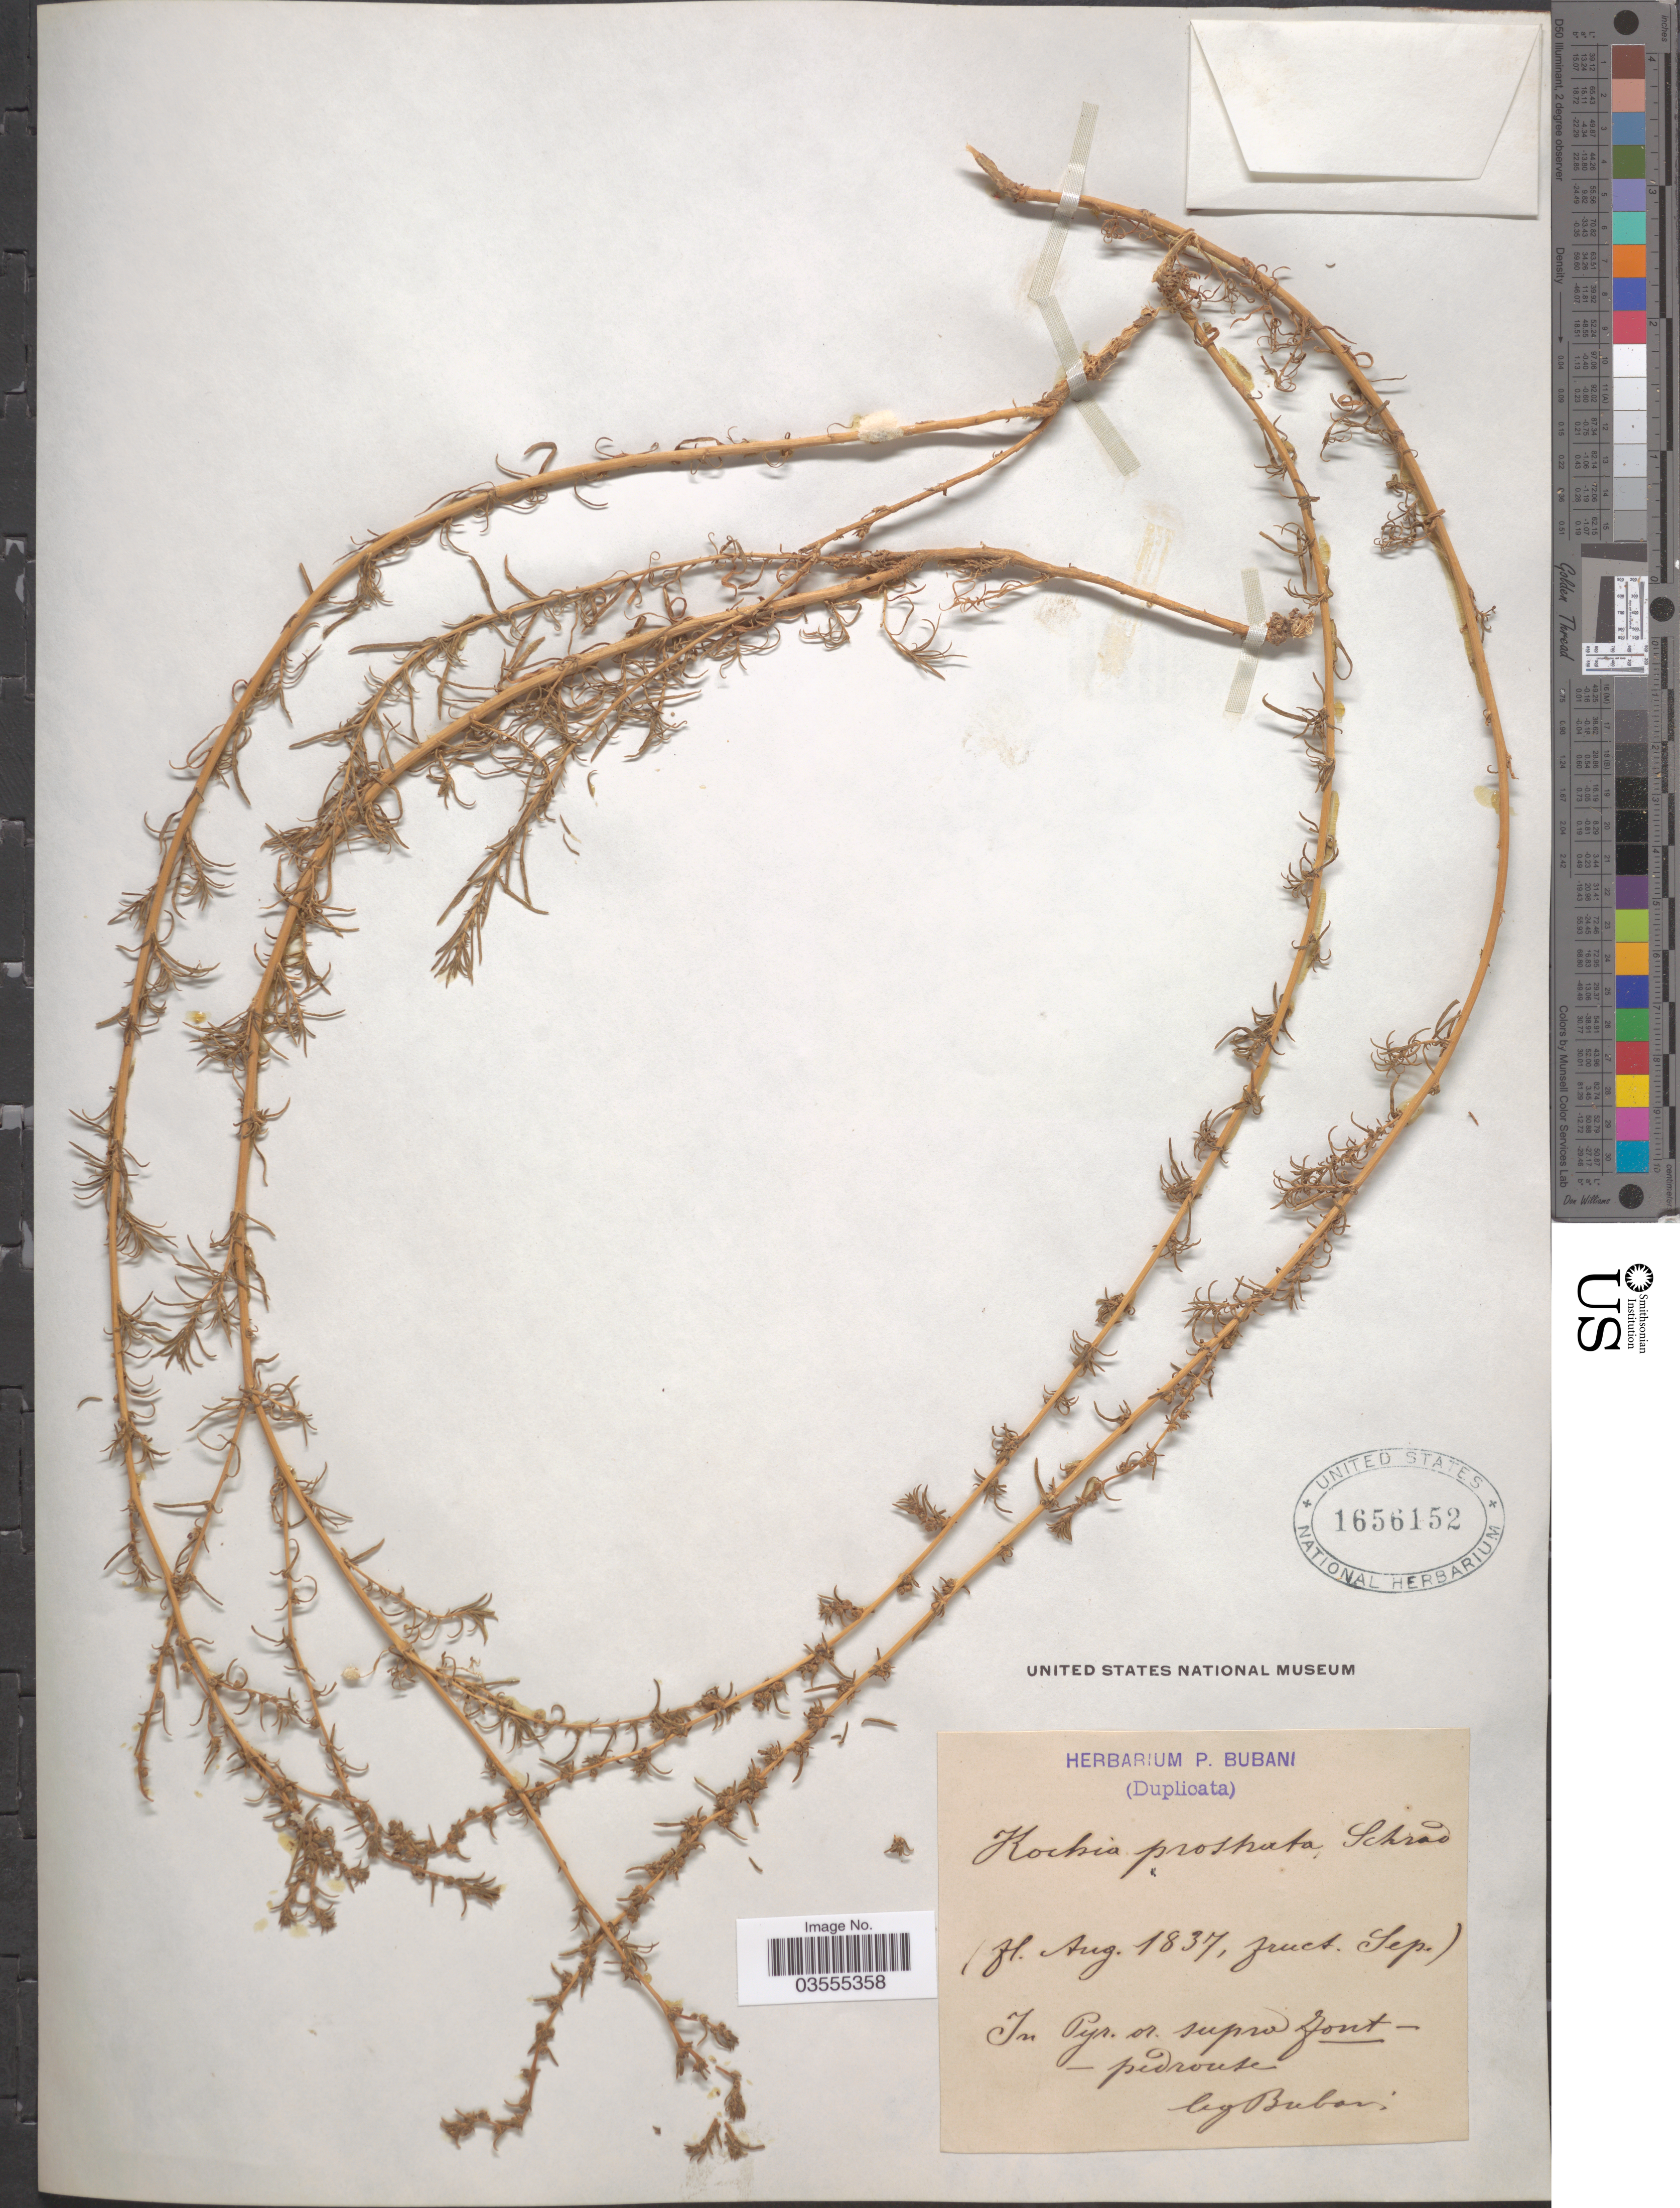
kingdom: Plantae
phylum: Tracheophyta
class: Magnoliopsida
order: Caryophyllales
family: Amaranthaceae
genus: Bassia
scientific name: Bassia prostrata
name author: (L.) Beck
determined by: U.S. National Herbarium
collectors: P. Bubani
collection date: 1837-08/1837-09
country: France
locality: In Pyr. or. supra font-pedrouse.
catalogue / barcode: US 1656152